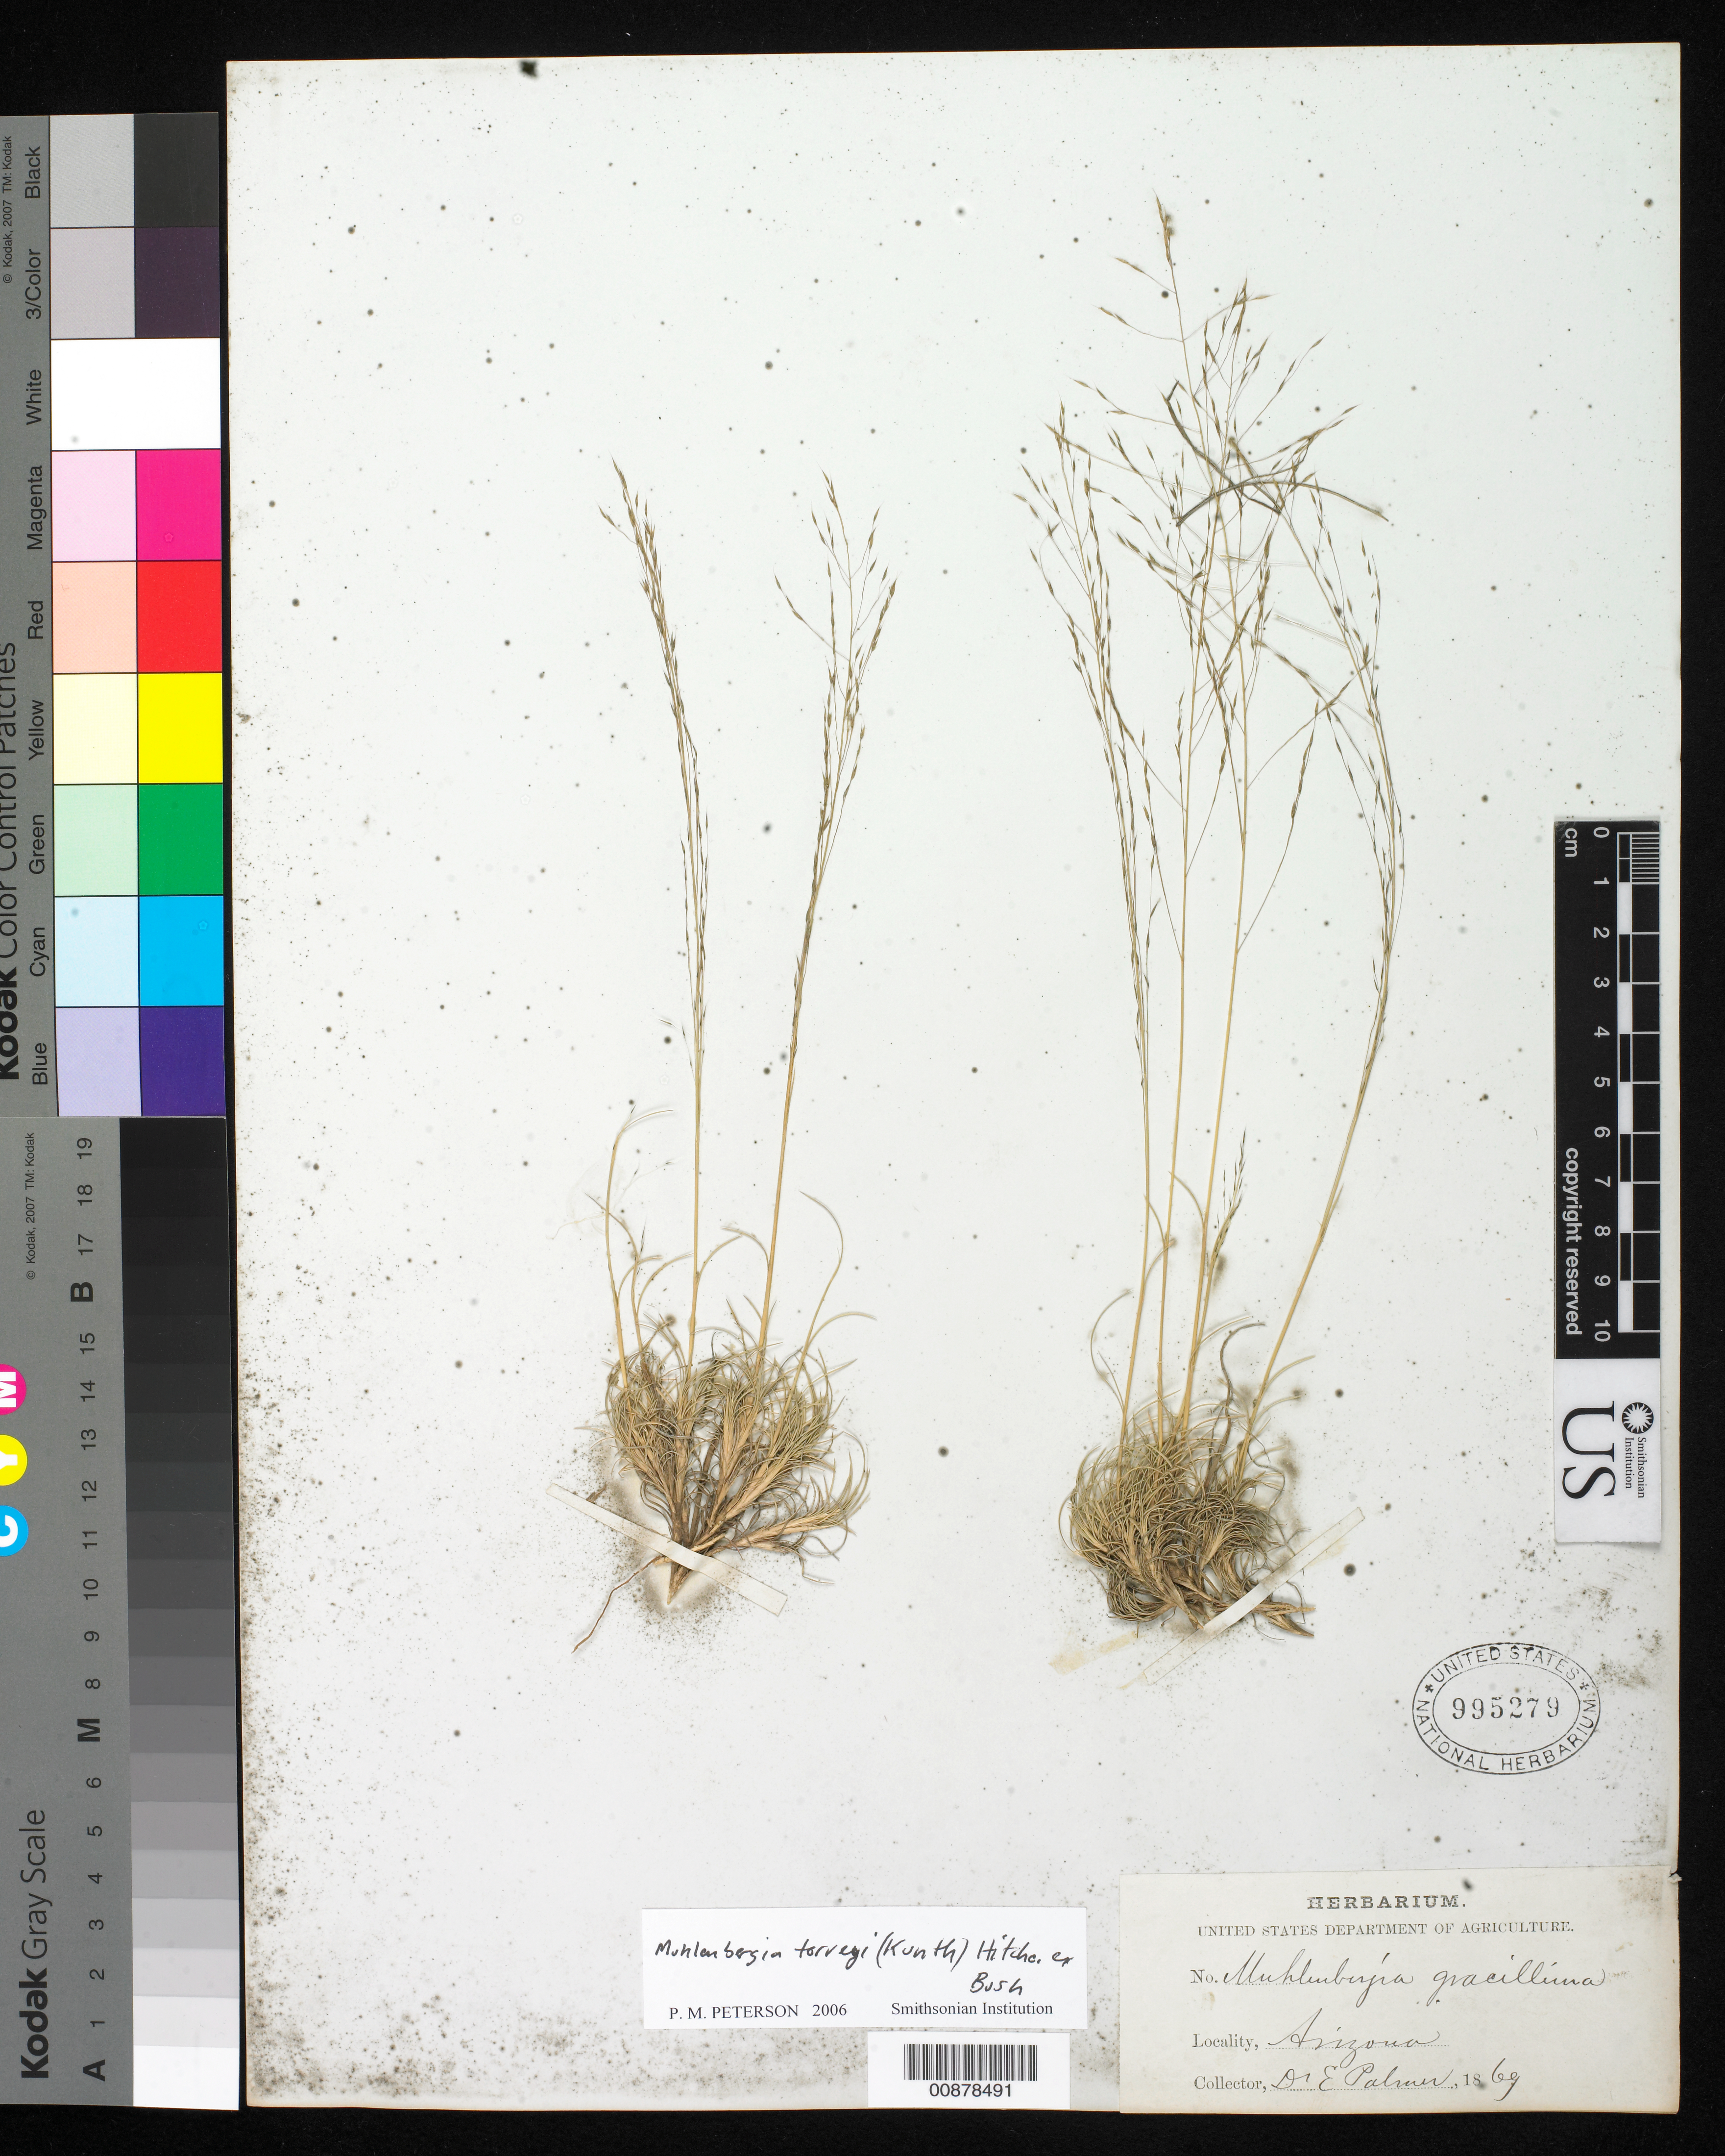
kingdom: Plantae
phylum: Tracheophyta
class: Liliopsida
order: Poales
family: Poaceae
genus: Muhlenbergia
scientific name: Muhlenbergia torreyi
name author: (Kunth) Hitchc. ex Bush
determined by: Peterson, Paul M., (BOT), Smithsonian Institution - National Museum of Natural History (UNITED STATES)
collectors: E. Palmer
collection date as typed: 1869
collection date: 1869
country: United States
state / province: Arizona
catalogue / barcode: US 995279